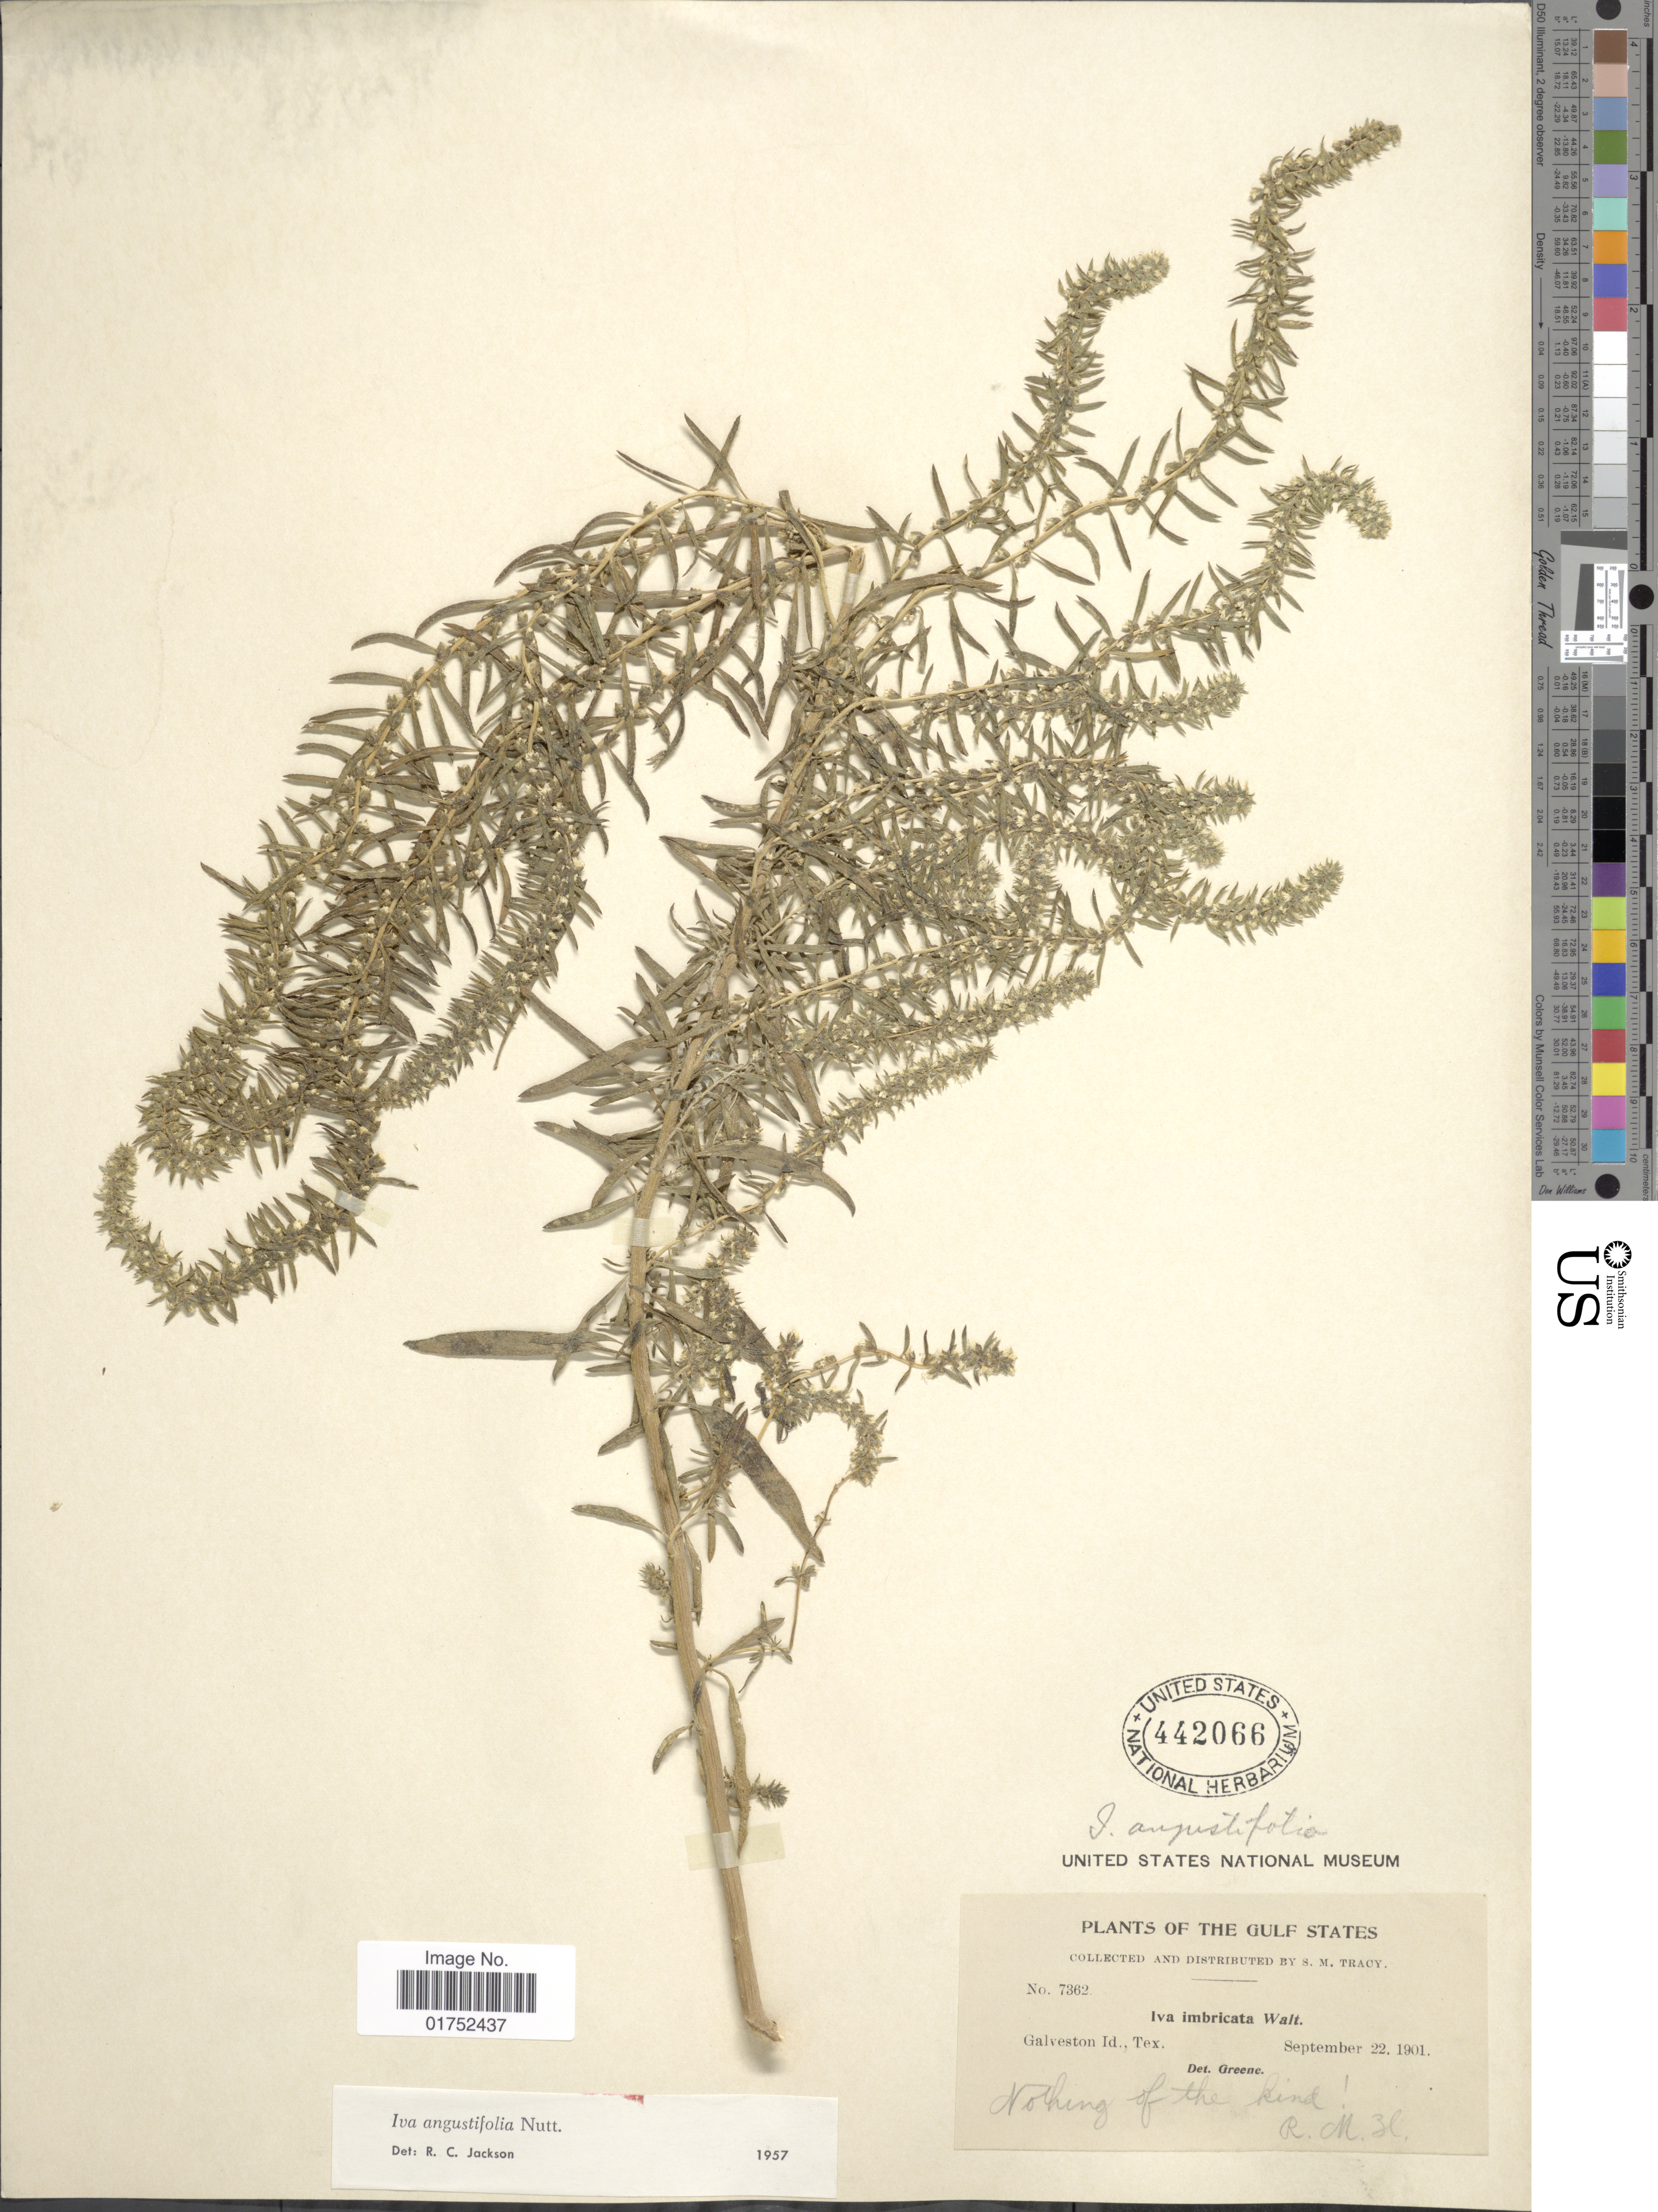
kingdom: Plantae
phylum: Tracheophyta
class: Magnoliopsida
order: Asterales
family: Asteraceae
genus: Iva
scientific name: Iva angustifolia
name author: Nutt.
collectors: S. M. Tracy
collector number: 7362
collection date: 1901-09-22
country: United States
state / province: Texas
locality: The Gulf States, Galveston Id., Tex.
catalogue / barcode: US 442066